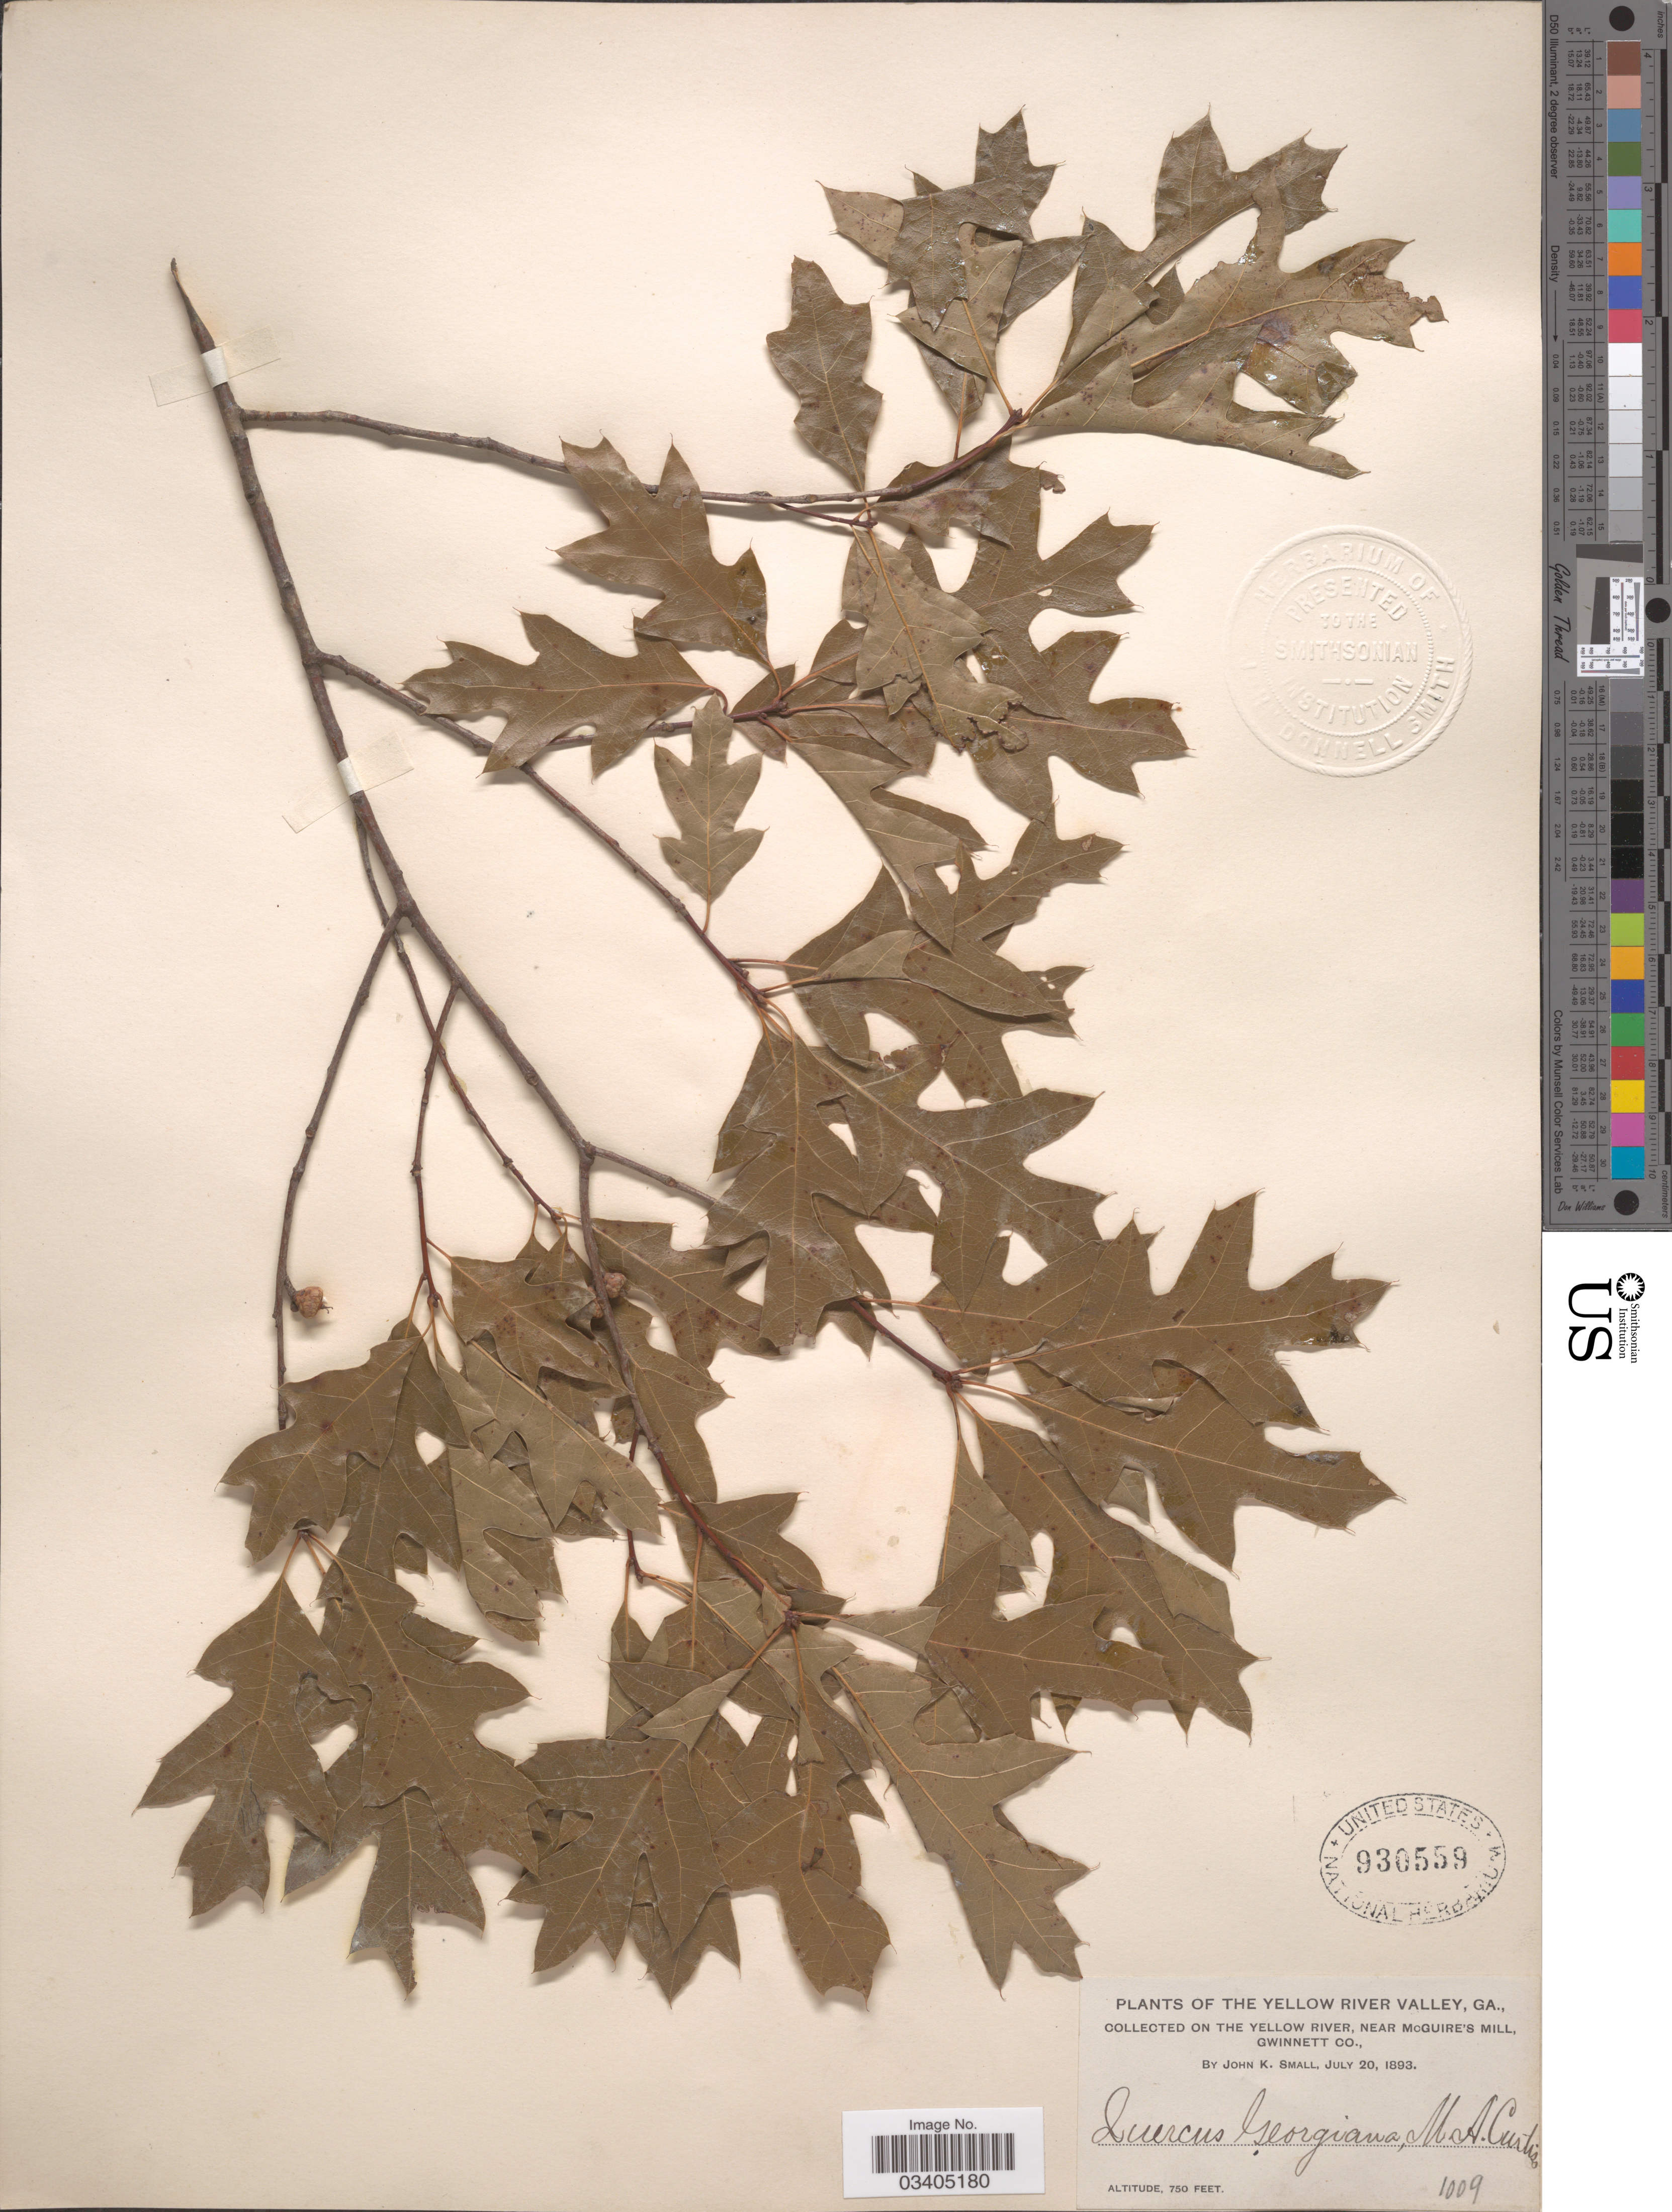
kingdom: Plantae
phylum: Tracheophyta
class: Magnoliopsida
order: Fagales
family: Fagaceae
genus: Quercus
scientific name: Quercus georgiana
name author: M.A. Curtis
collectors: J. K. Small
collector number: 1009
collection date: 1893-07-20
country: United States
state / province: Georgia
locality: The Yellow River Valley. On the Yellow River, near McGuire's Mill, Gwinnett Co.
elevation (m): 229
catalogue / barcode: US 930559